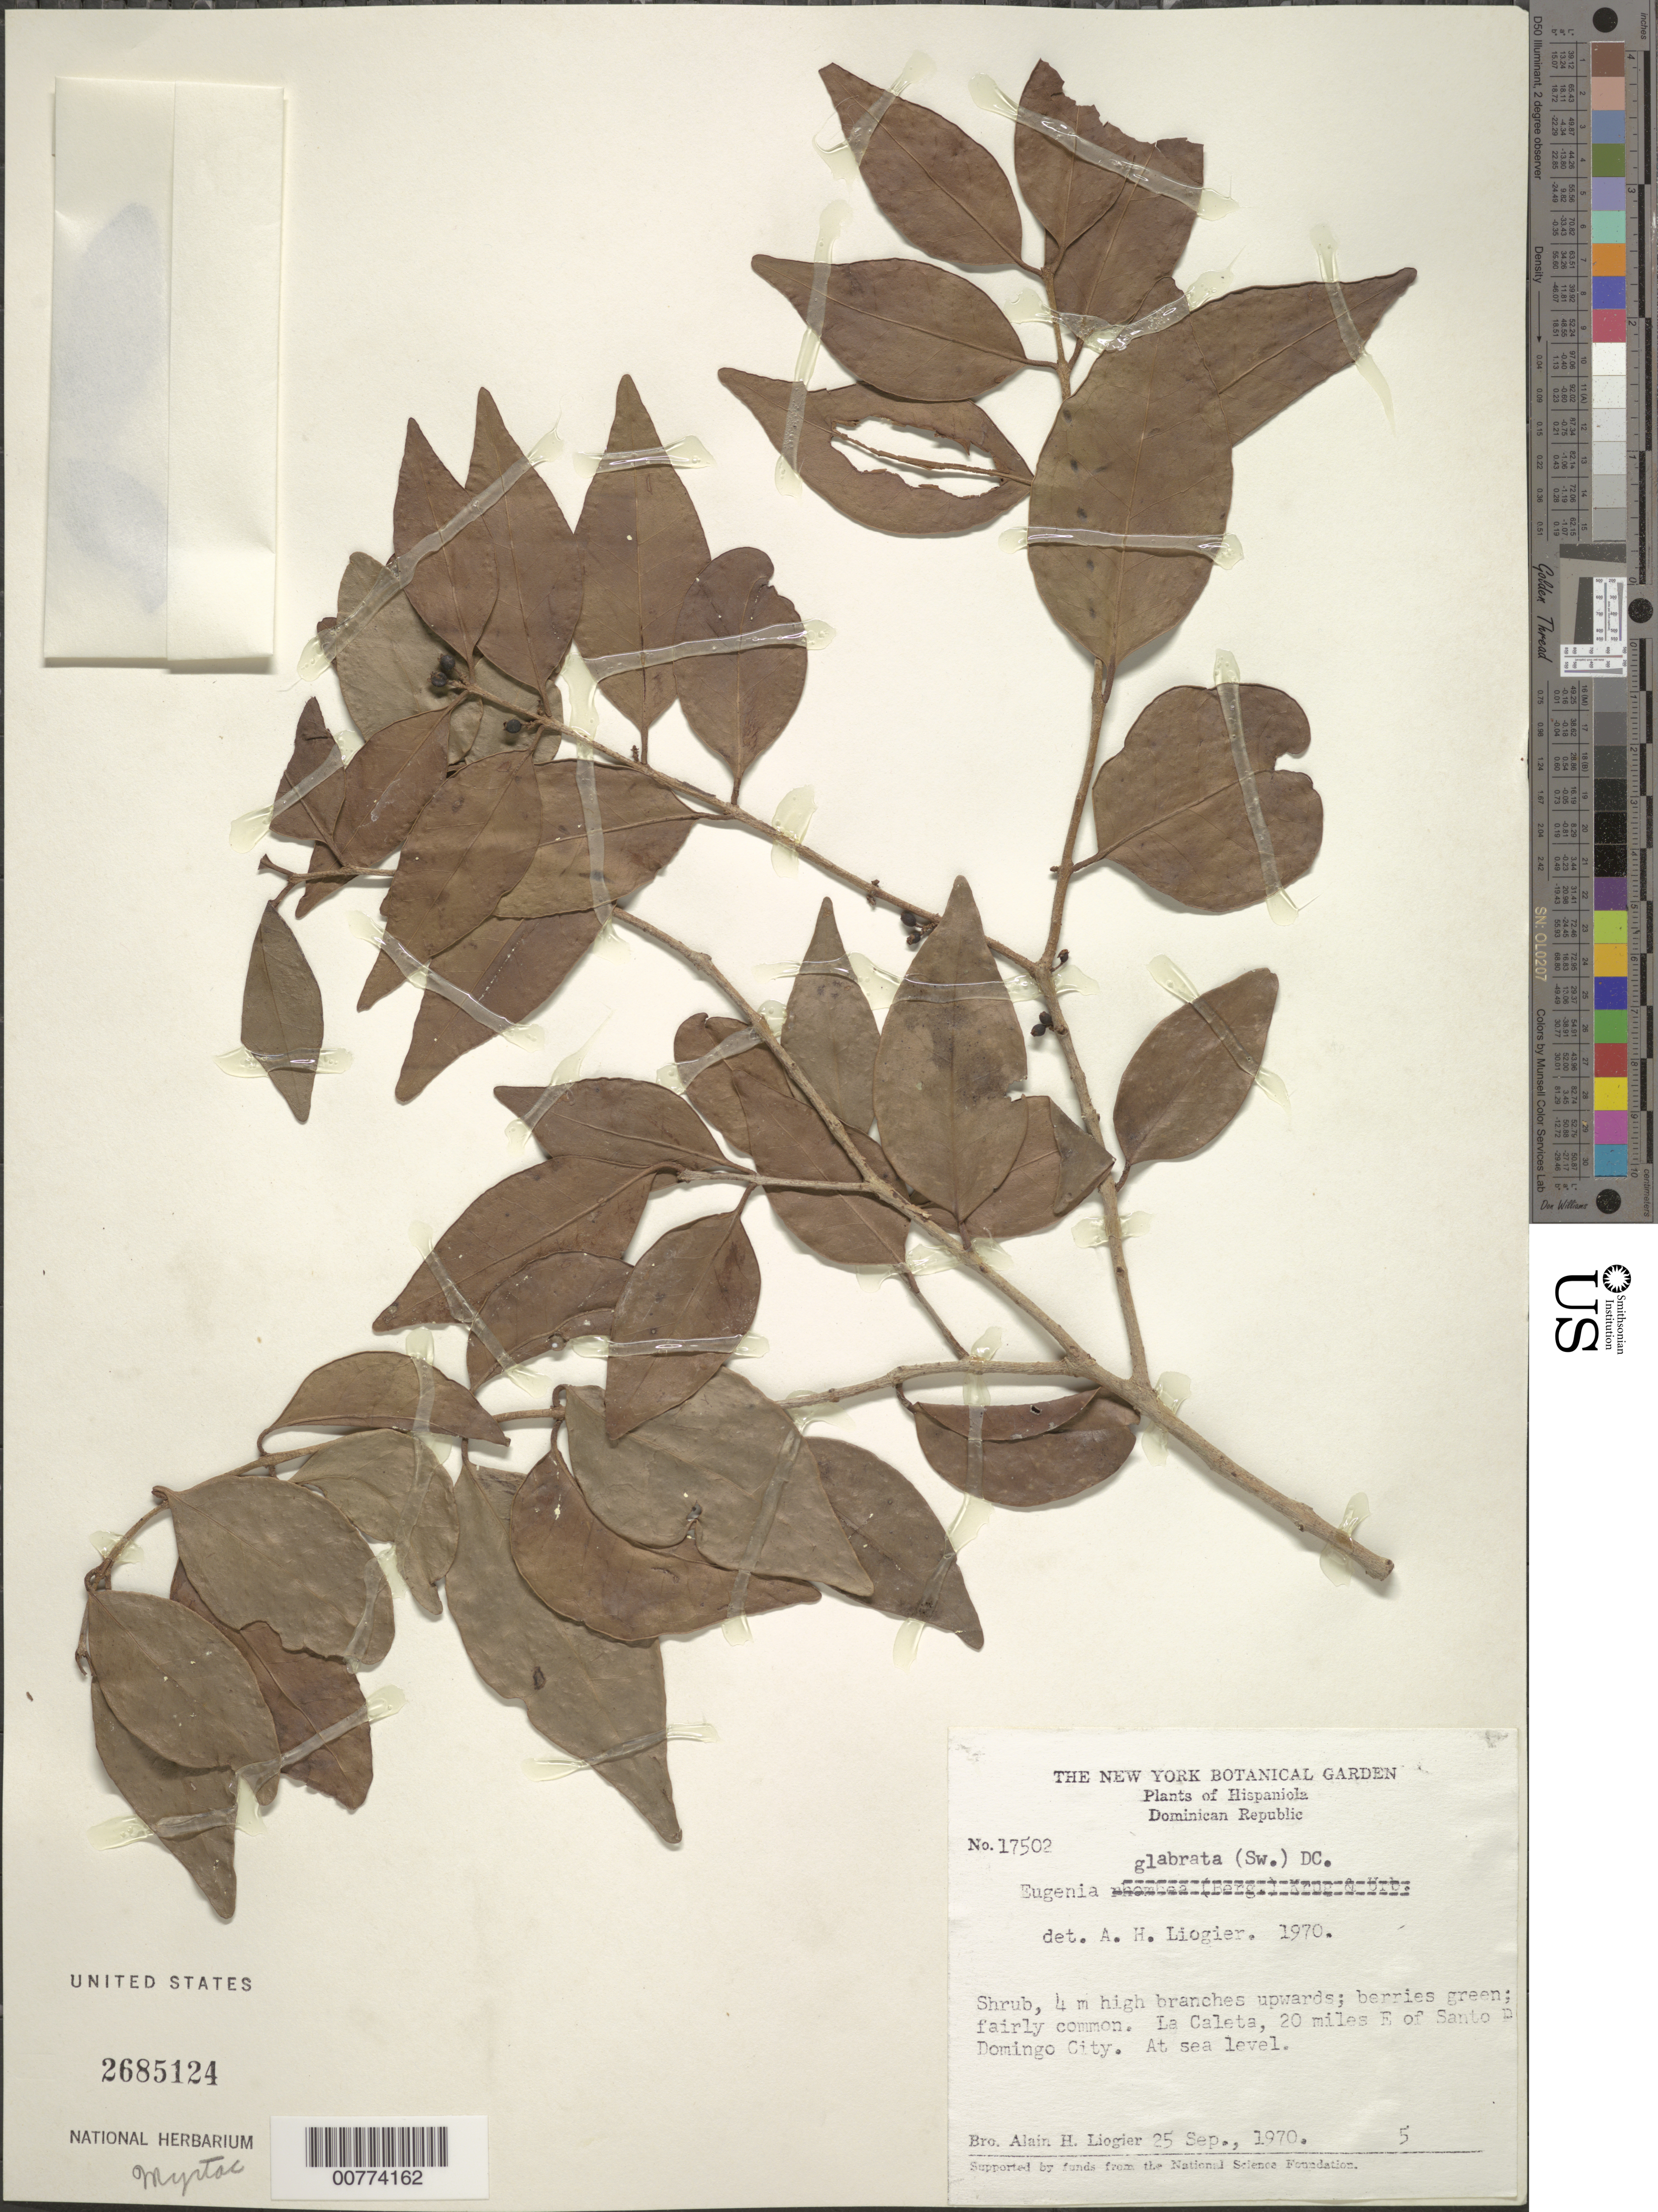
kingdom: Plantae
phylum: Tracheophyta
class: Magnoliopsida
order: Myrtales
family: Myrtaceae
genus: Eugenia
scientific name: Eugenia glabrata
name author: (Sw.) DC.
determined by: Liogier, Alain H.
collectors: A. H. Liogier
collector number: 17502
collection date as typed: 25 Sep 1970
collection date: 1970-09-25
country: Dominican Republic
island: Hispaniola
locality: La Caleta, 20 miles E of Santo Domingo City.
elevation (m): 0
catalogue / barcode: US 2685124